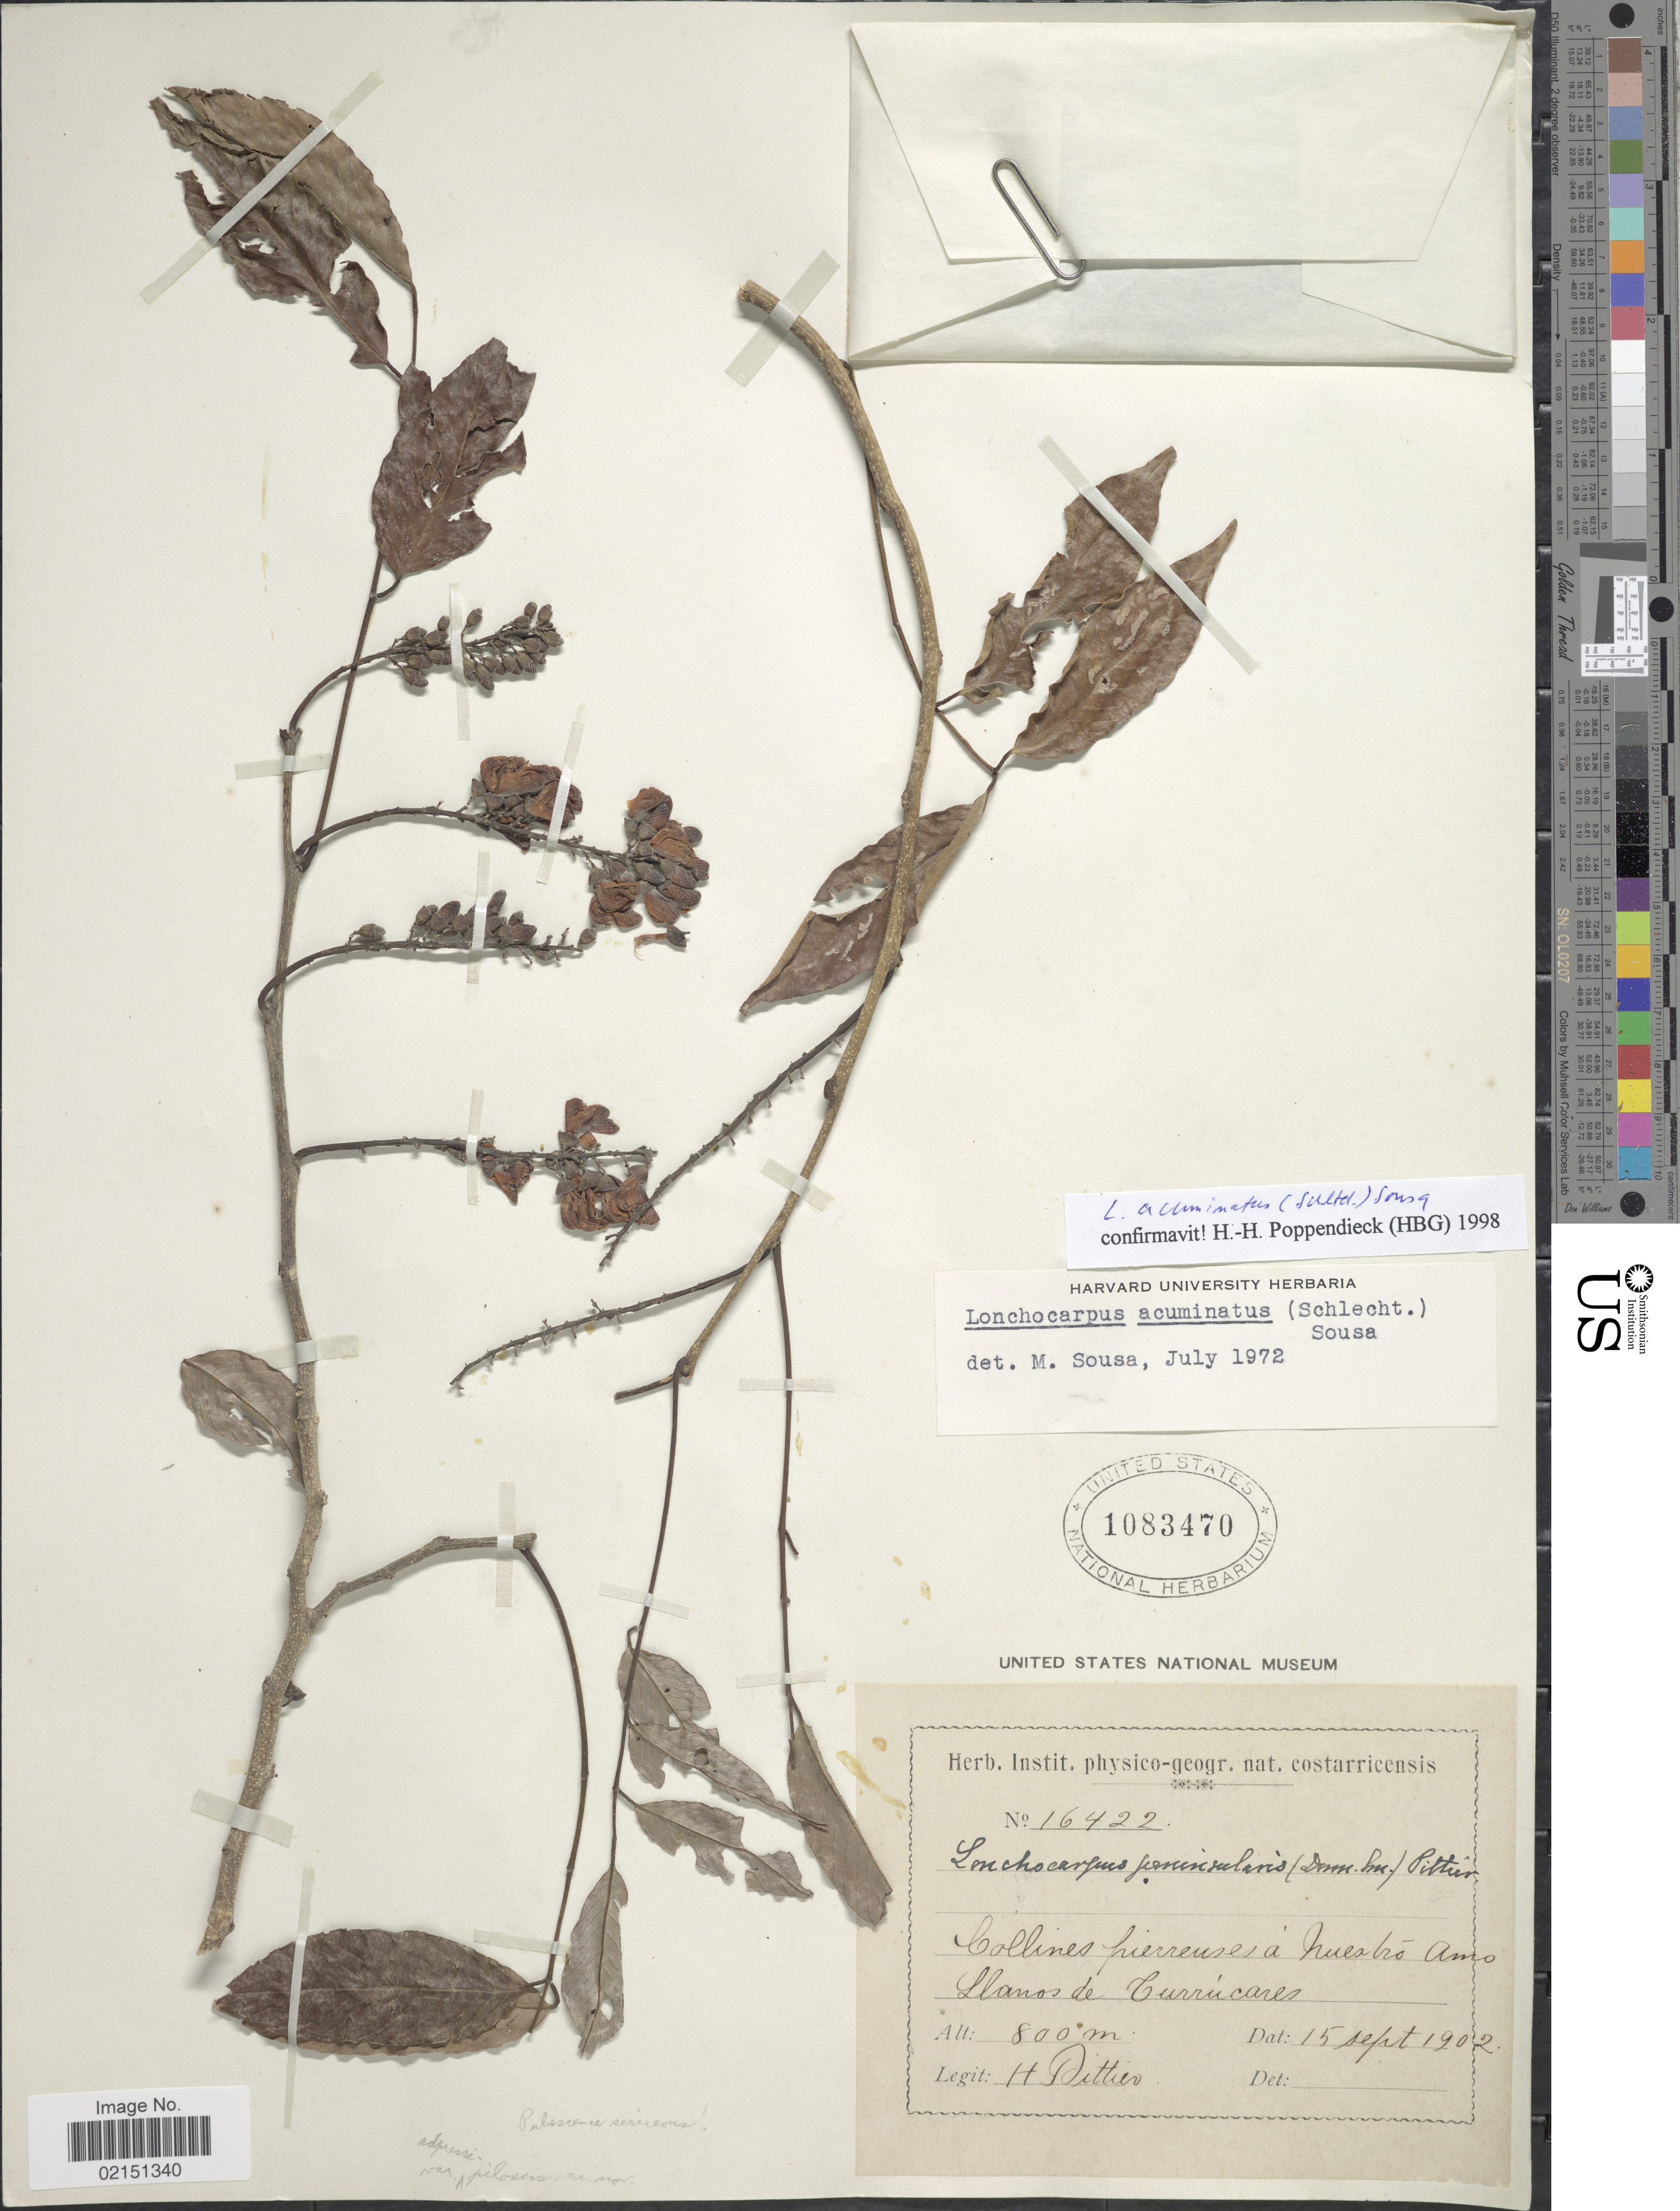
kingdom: Plantae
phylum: Tracheophyta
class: Magnoliopsida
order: Fabales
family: Fabaceae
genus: Lonchocarpus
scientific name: Lonchocarpus acuminatus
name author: (Schltdl.) M. Sousa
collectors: H. F. Pittier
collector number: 16422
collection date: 1902-09-15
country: Costa Rica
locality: Collines pierrenses a Neustro Amo Llanos de Currucares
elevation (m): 800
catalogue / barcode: US 1083470